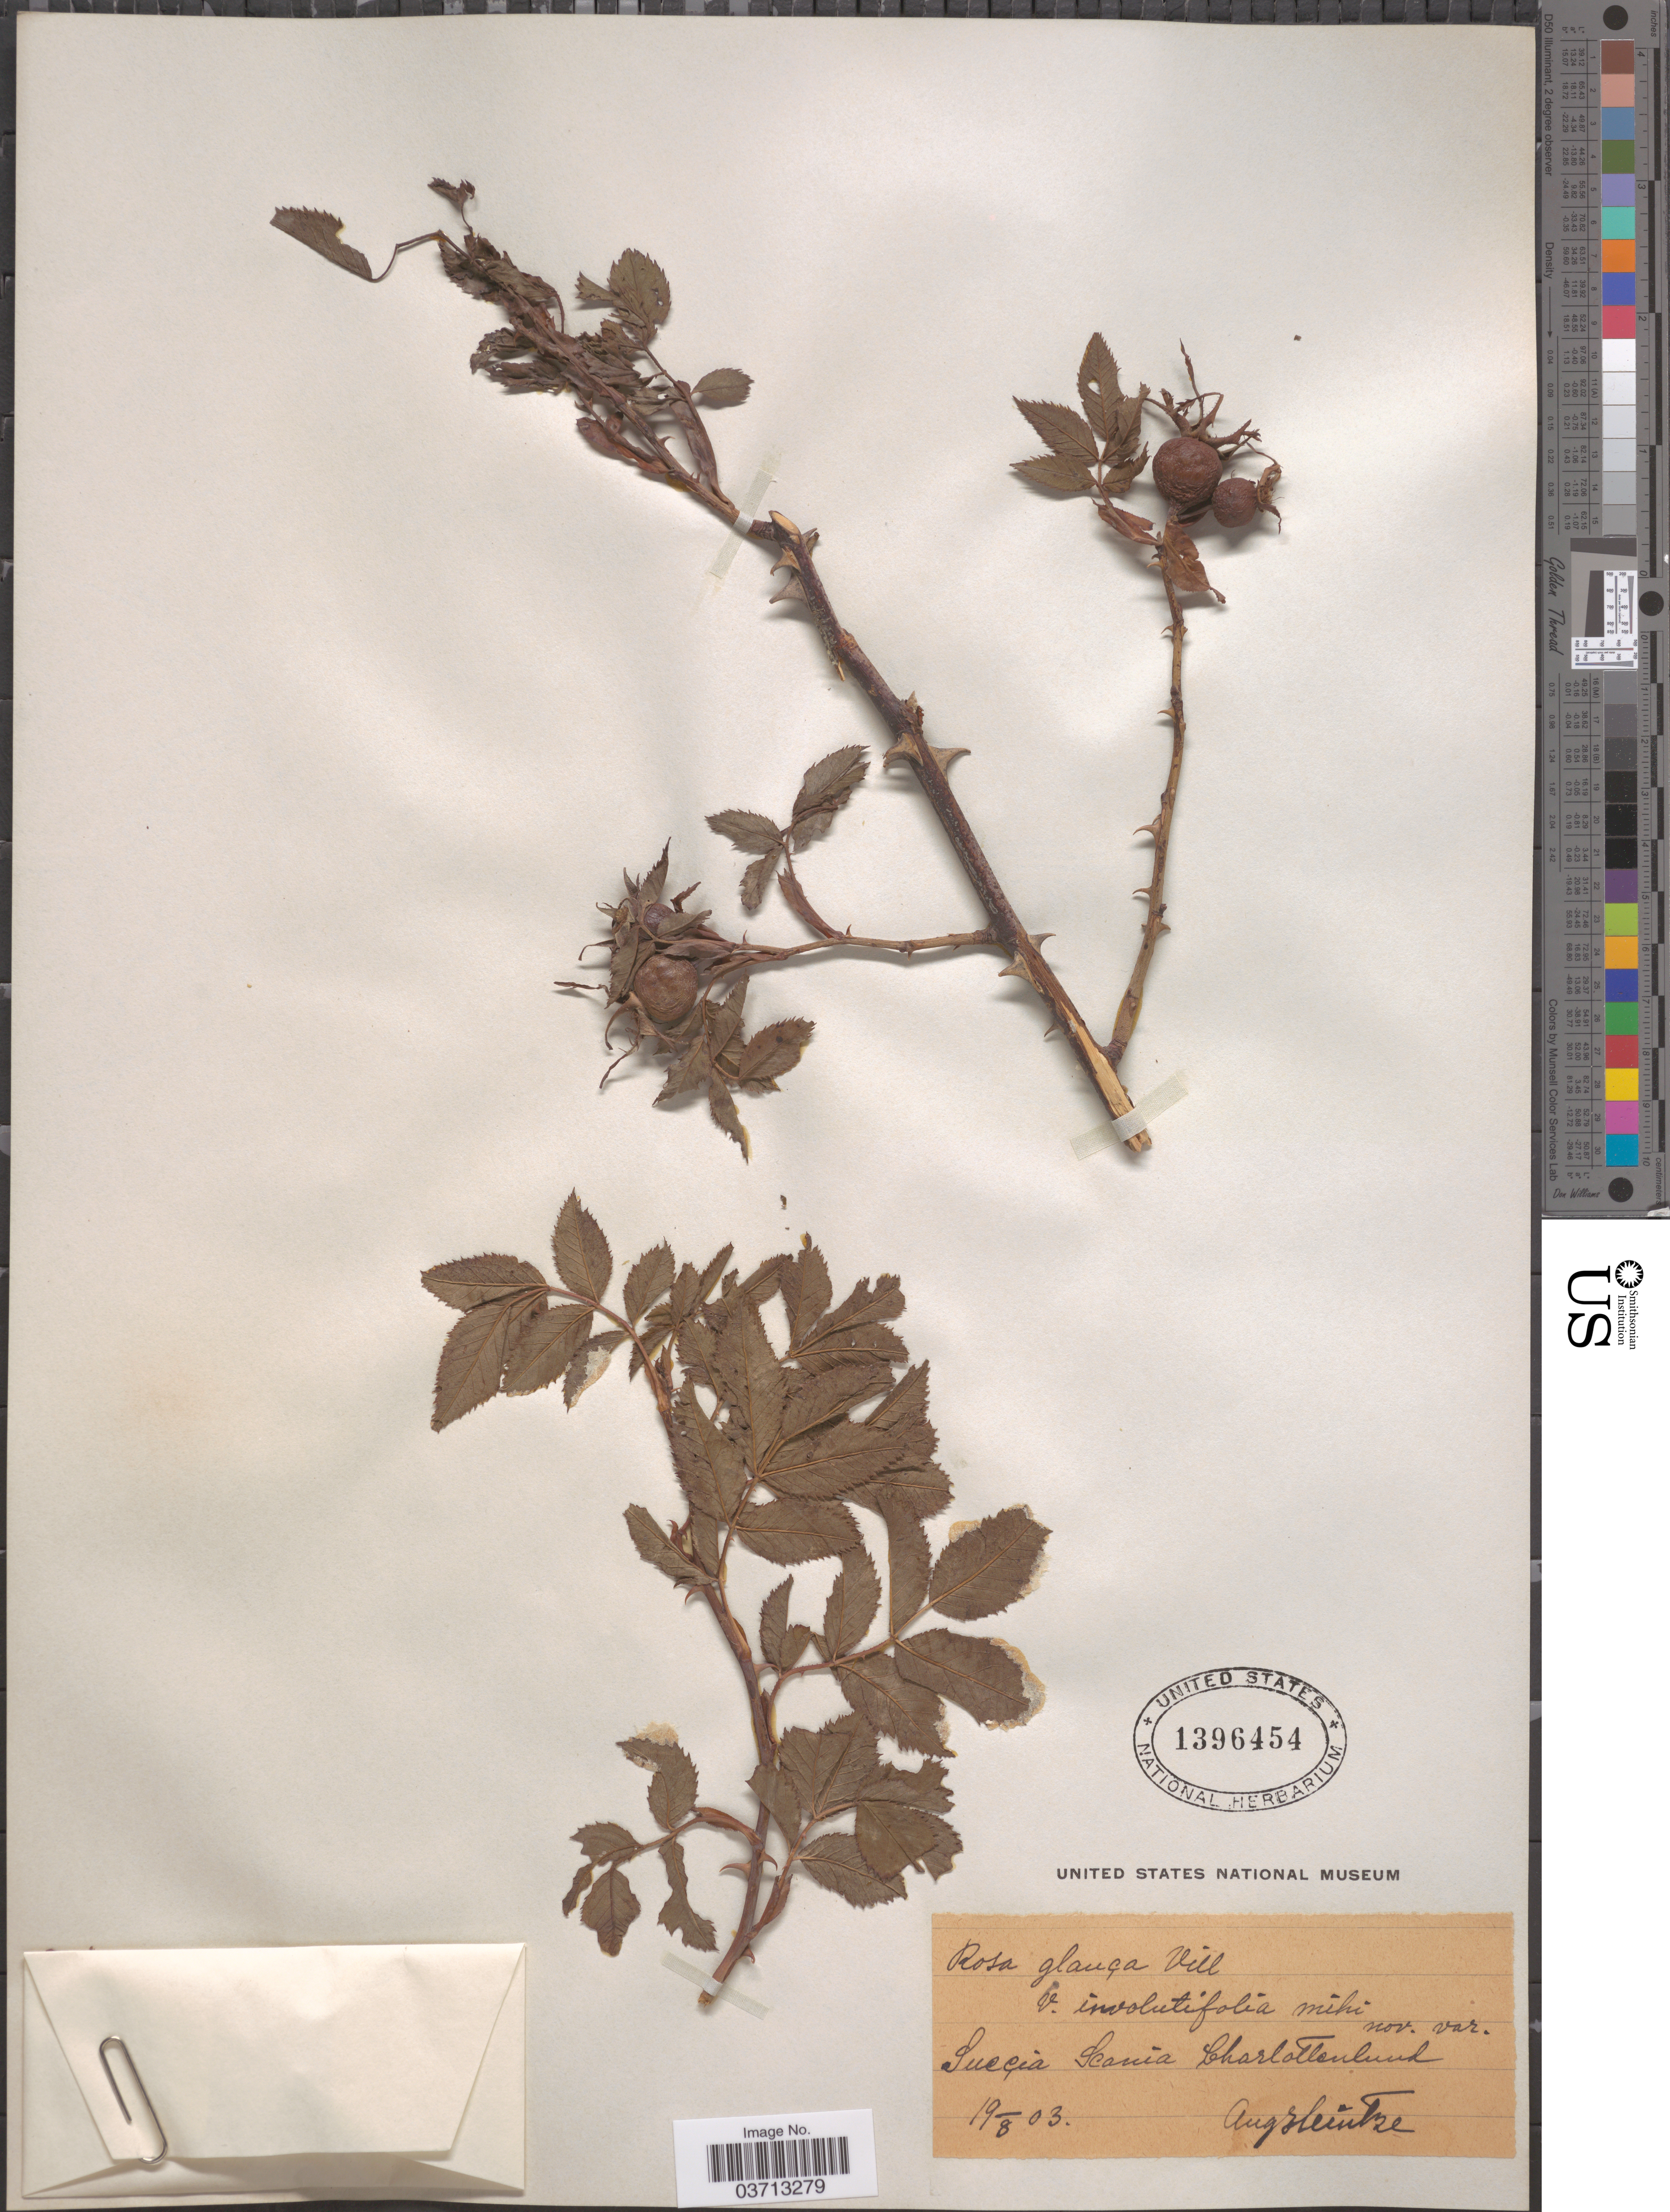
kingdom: Plantae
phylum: Tracheophyta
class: Magnoliopsida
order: Rosales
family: Rosaceae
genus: Rosa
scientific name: Rosa glauca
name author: Pourr.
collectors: A. Heintze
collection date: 1903-08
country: Sweden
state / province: Skåne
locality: Suecia Scania Charlottenlund.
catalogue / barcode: US 1396454